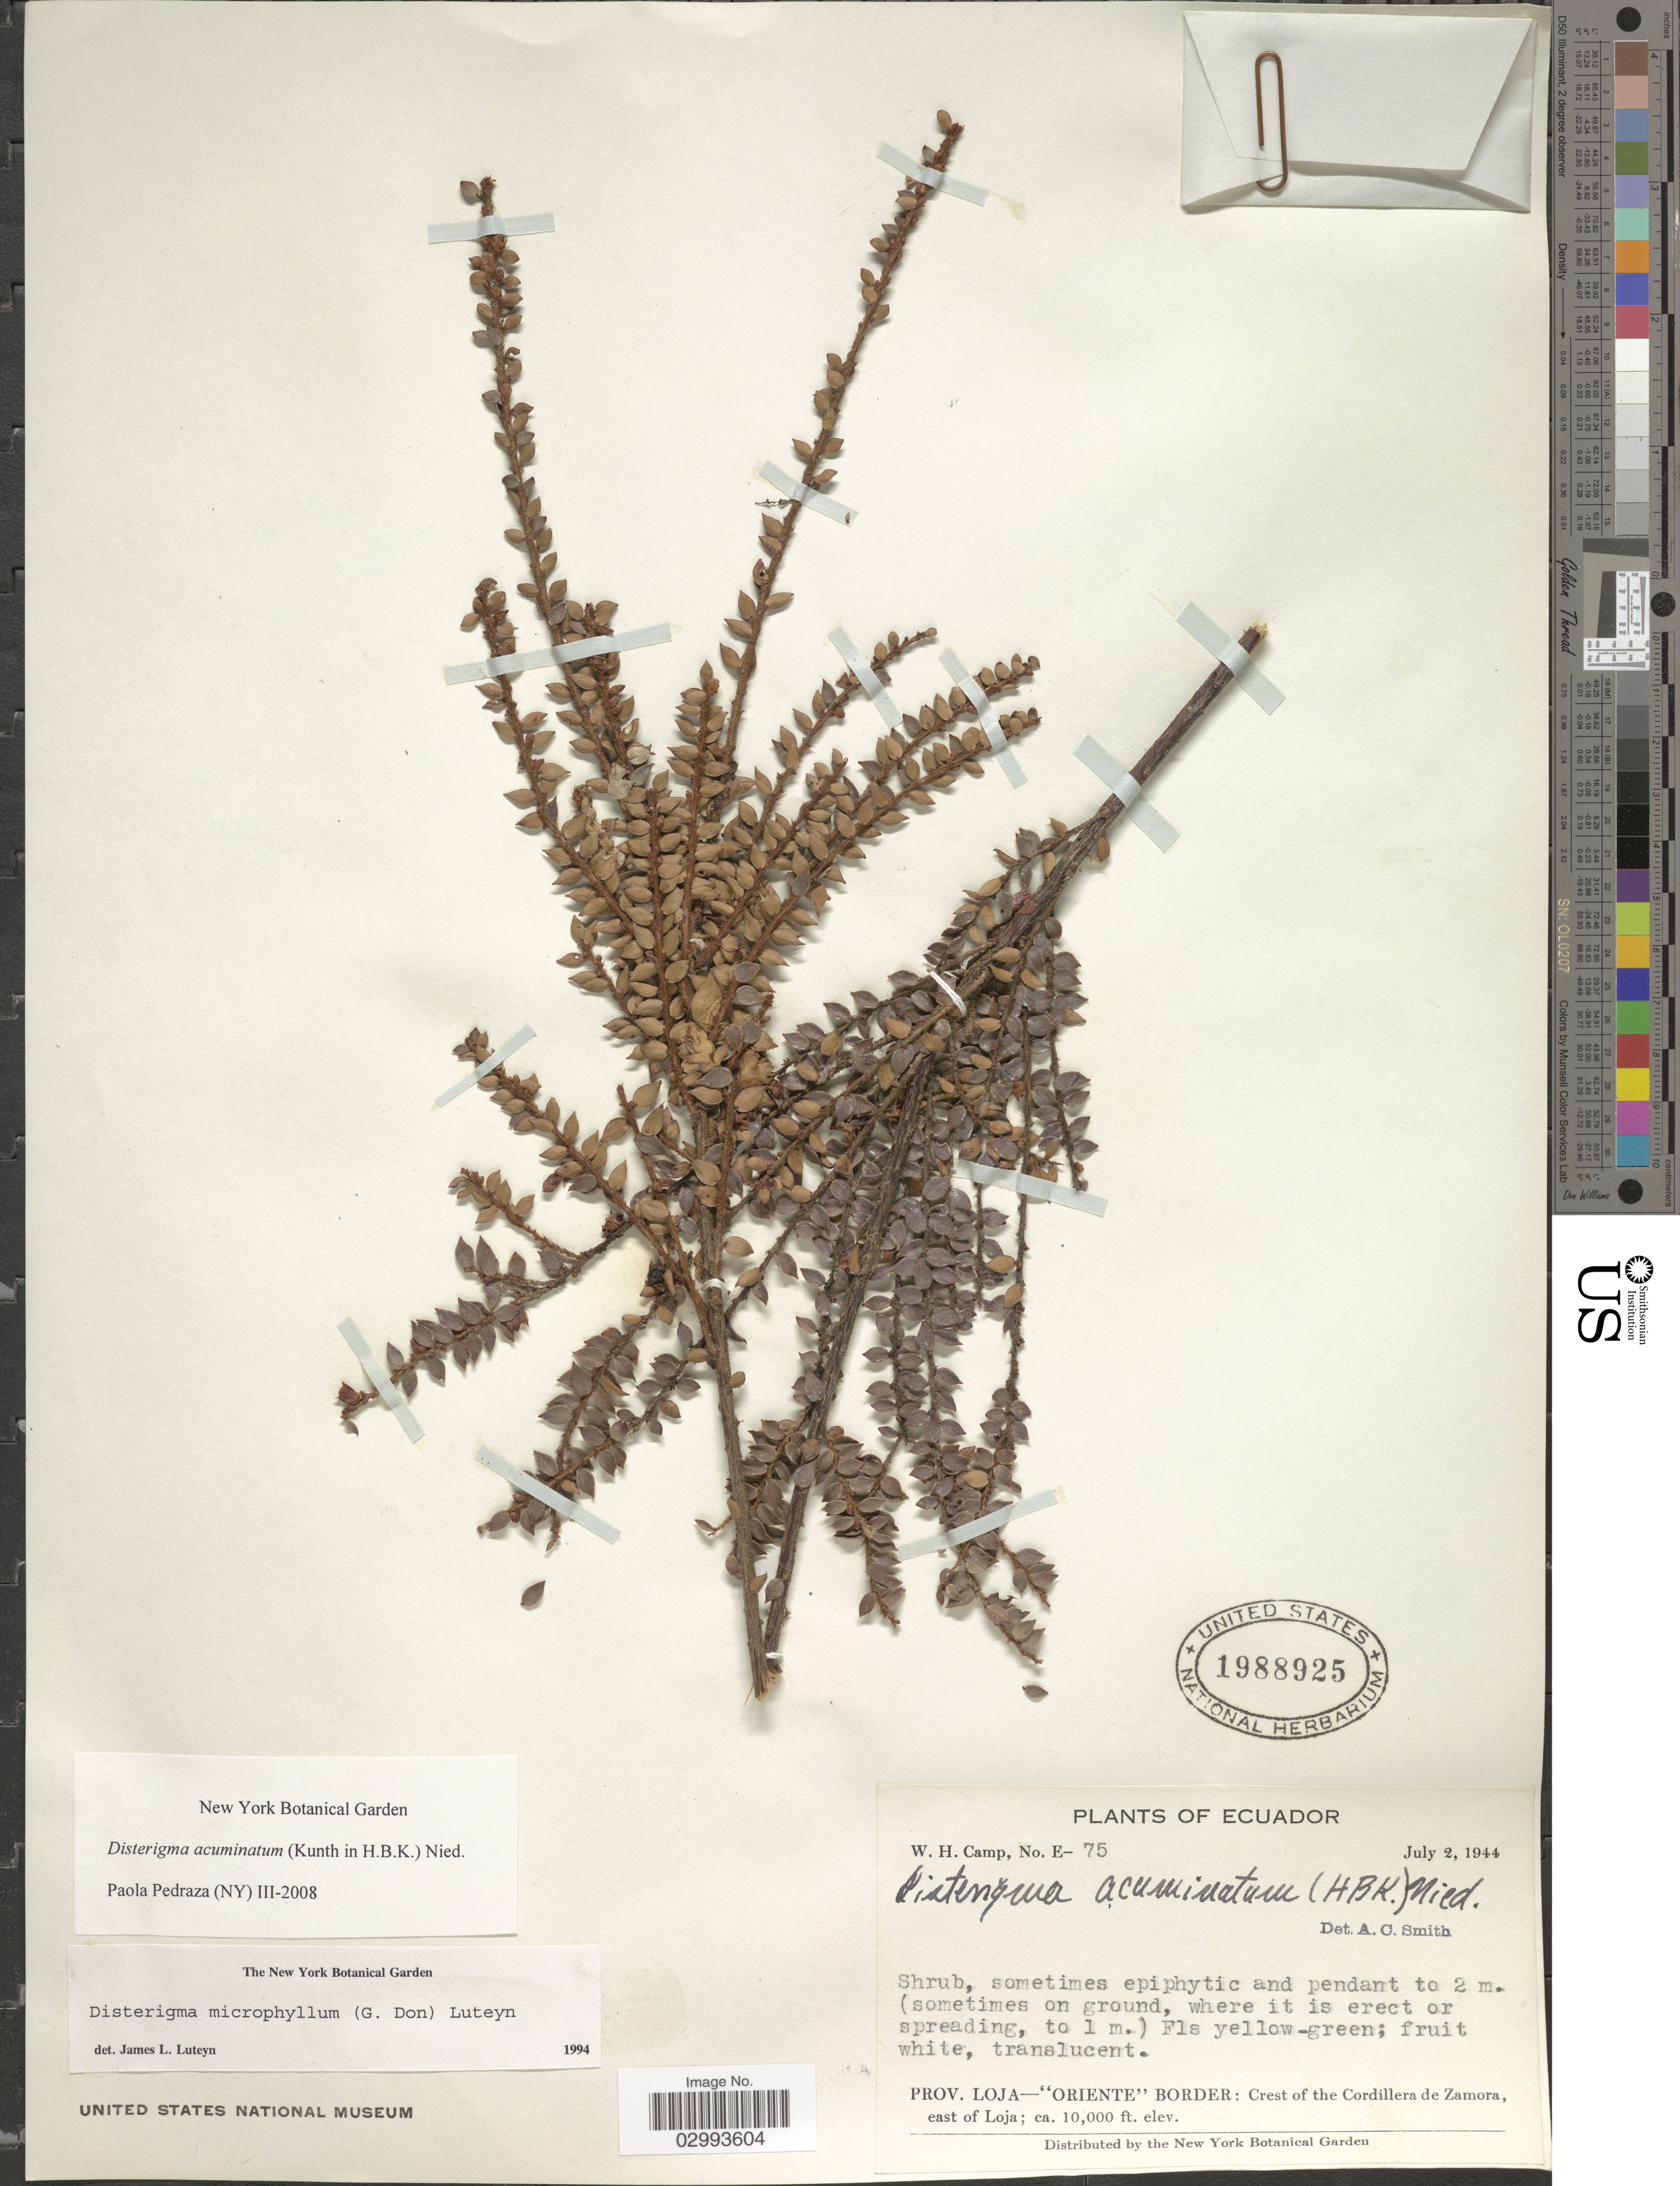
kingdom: Plantae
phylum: Tracheophyta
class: Magnoliopsida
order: Ericales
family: Ericaceae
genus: Disterigma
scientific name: Disterigma acuminatum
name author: (Kunth) Nied.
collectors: W. H. Camp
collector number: E-75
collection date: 1944-07-02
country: Ecuador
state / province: Loja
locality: Oriente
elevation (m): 3048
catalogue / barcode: US 1988925